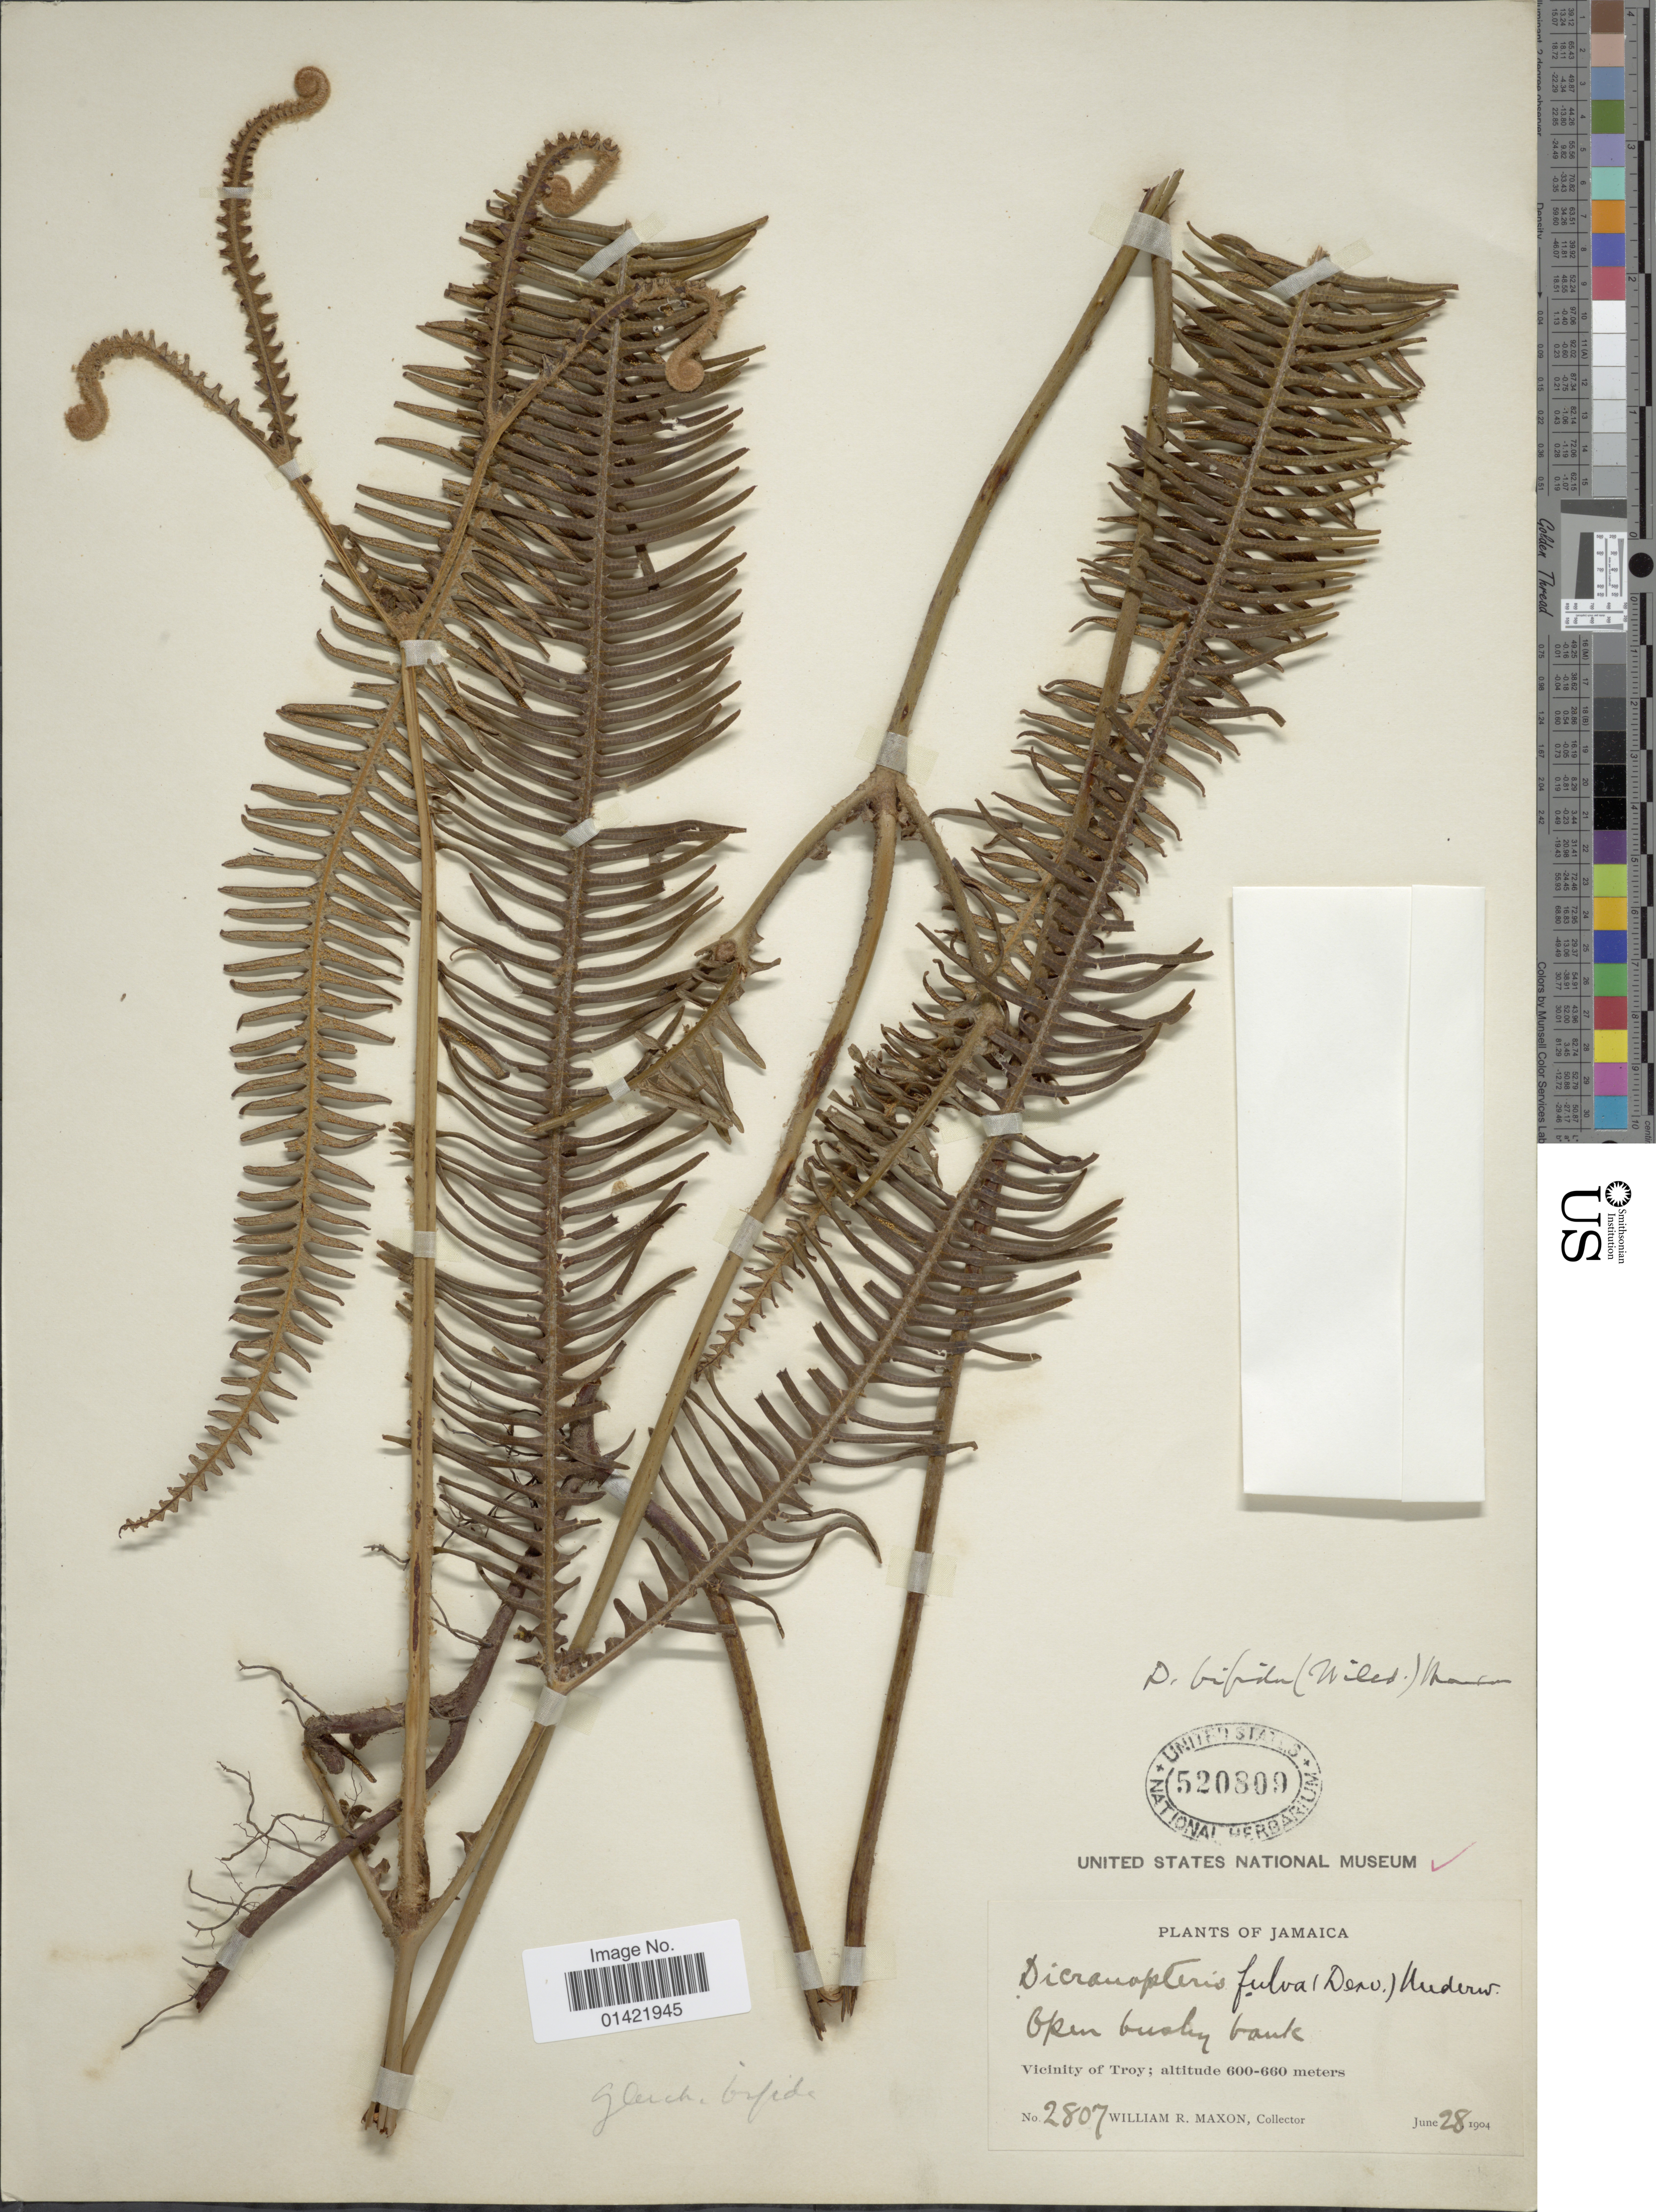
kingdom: Plantae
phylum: Tracheophyta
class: Polypodiopsida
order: Gleicheniales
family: Gleicheniaceae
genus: Sticherus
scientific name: Sticherus bifidus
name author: (Willd.) Ching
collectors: W. R. Maxon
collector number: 2807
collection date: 1904-06-28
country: Jamaica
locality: Vicinity of Troy.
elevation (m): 600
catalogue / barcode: US 520809